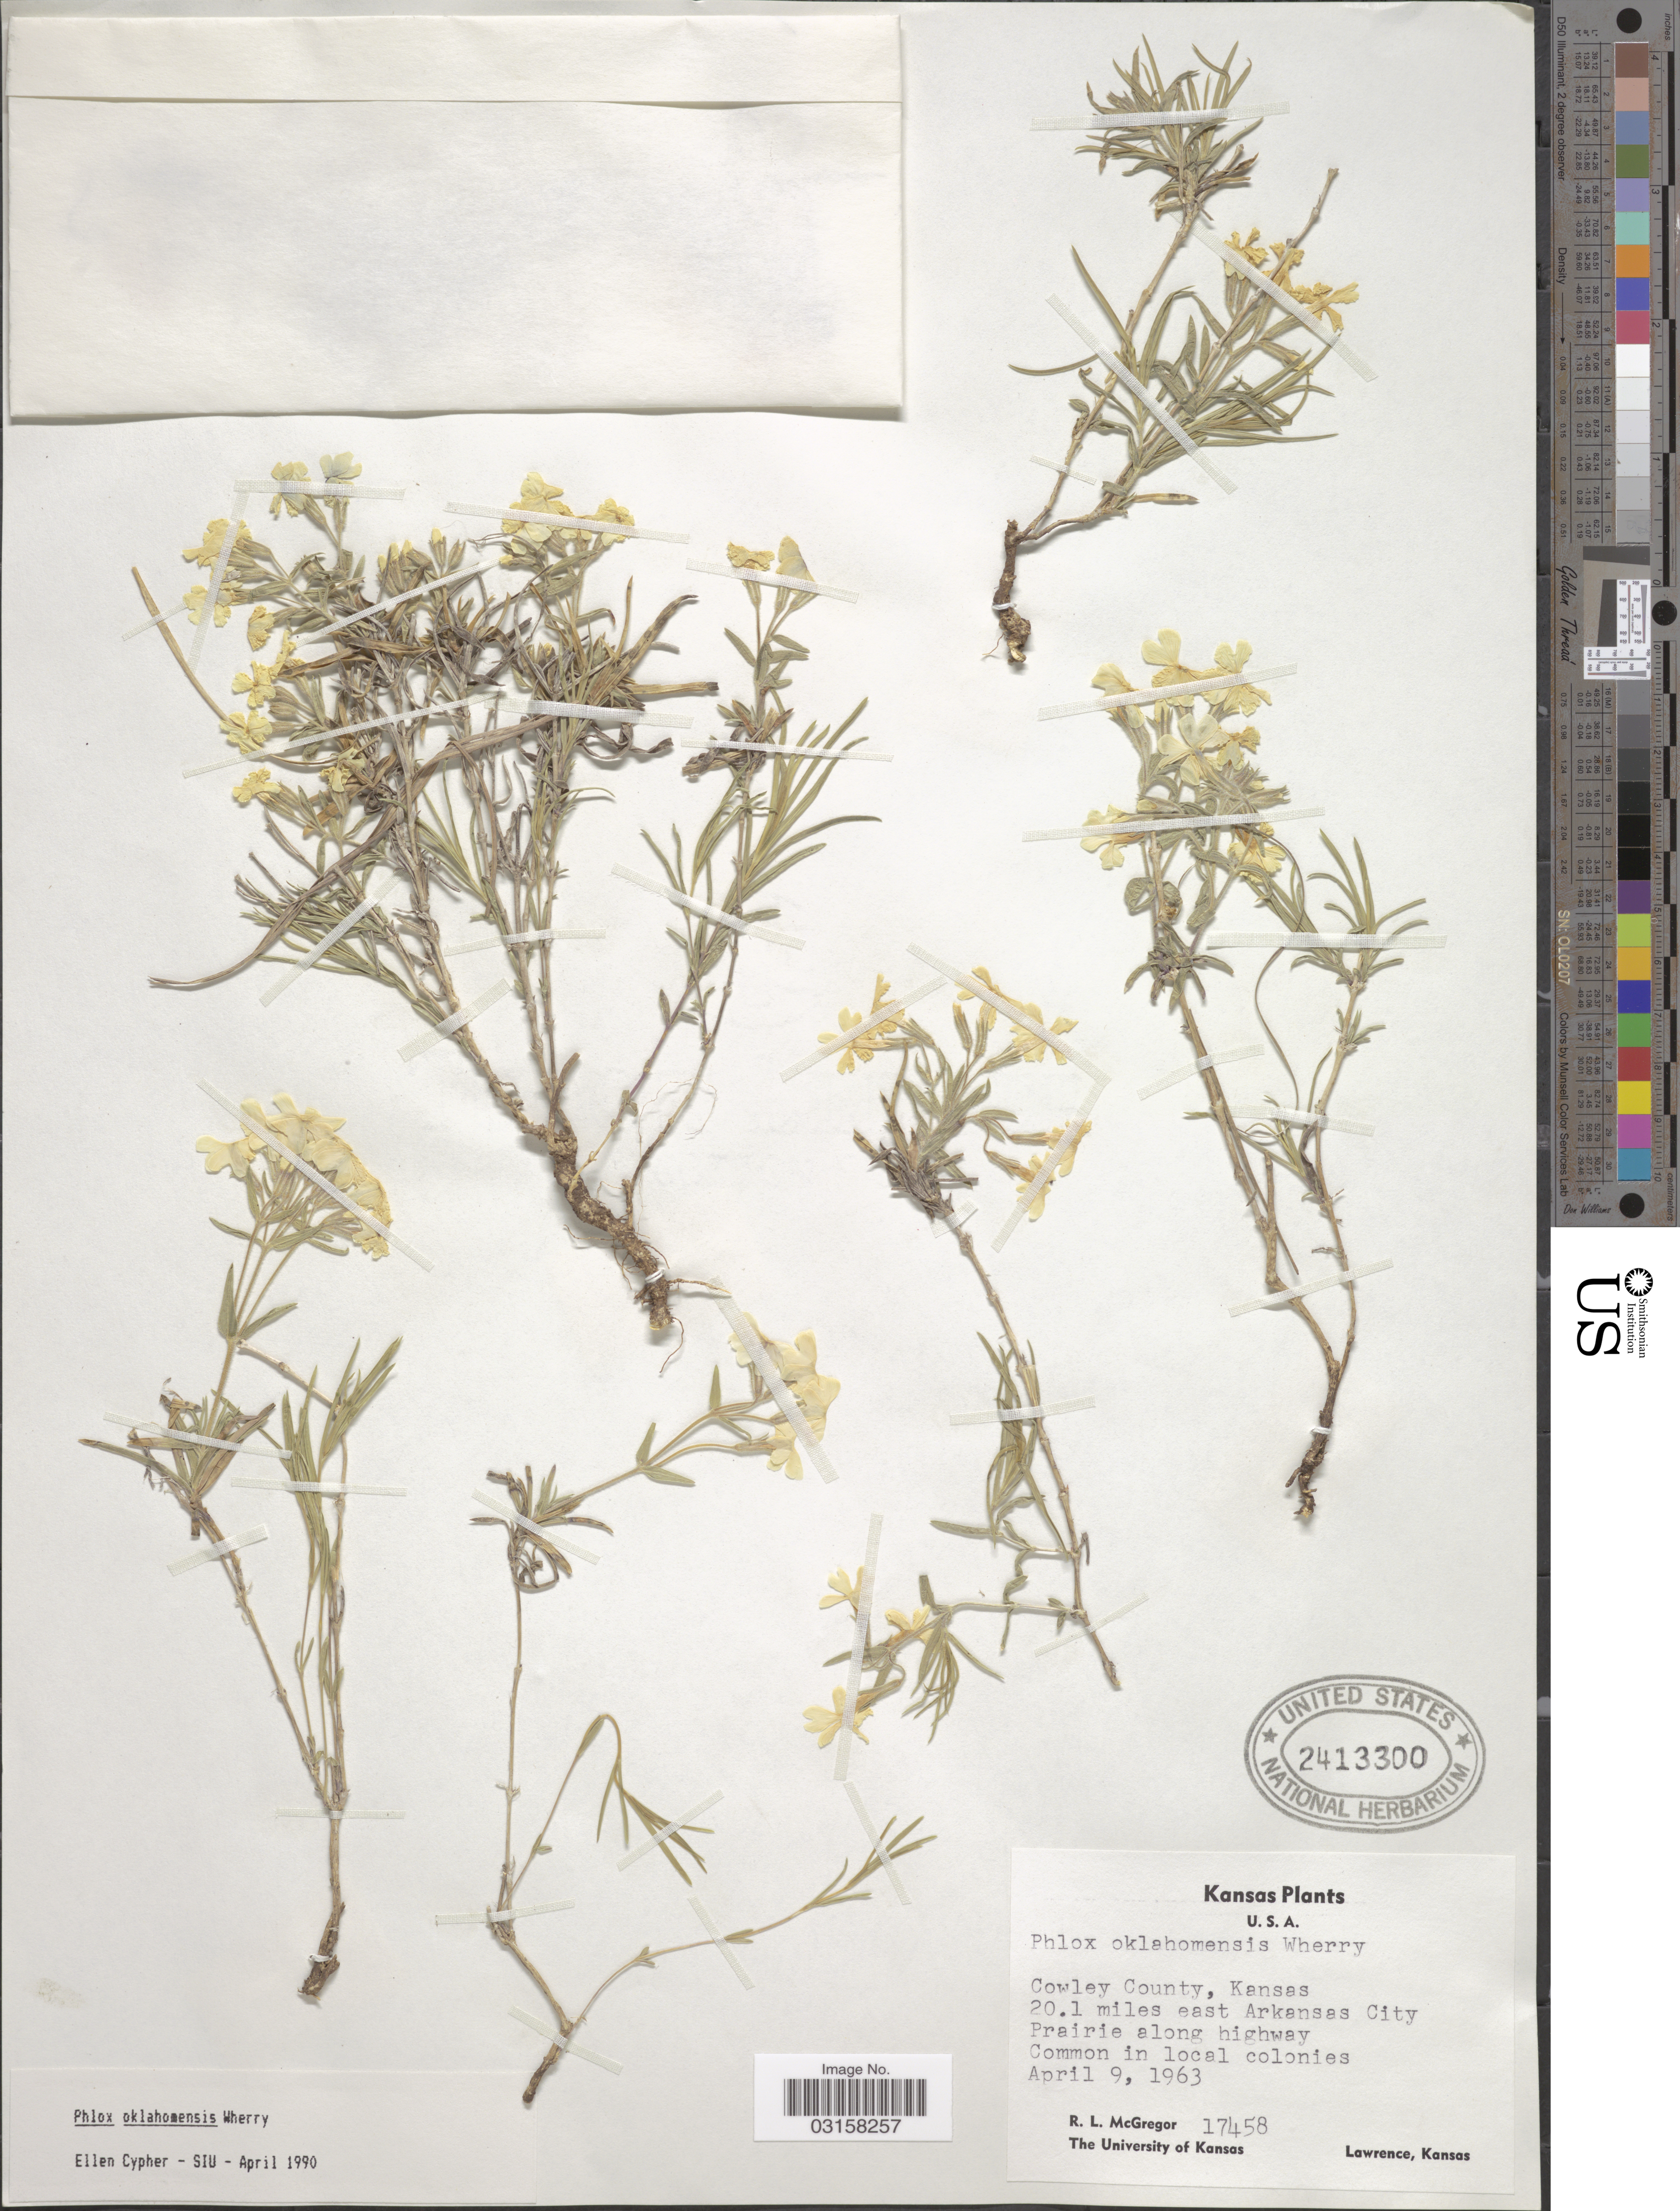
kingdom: Plantae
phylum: Tracheophyta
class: Magnoliopsida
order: Ericales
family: Polemoniaceae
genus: Phlox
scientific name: Phlox oklahomensis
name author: Wherry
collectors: R. McGregor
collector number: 17458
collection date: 1963-04-09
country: United States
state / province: Kansas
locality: Cowley County. 20.1 miles east Arkansas City.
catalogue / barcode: US 2413300